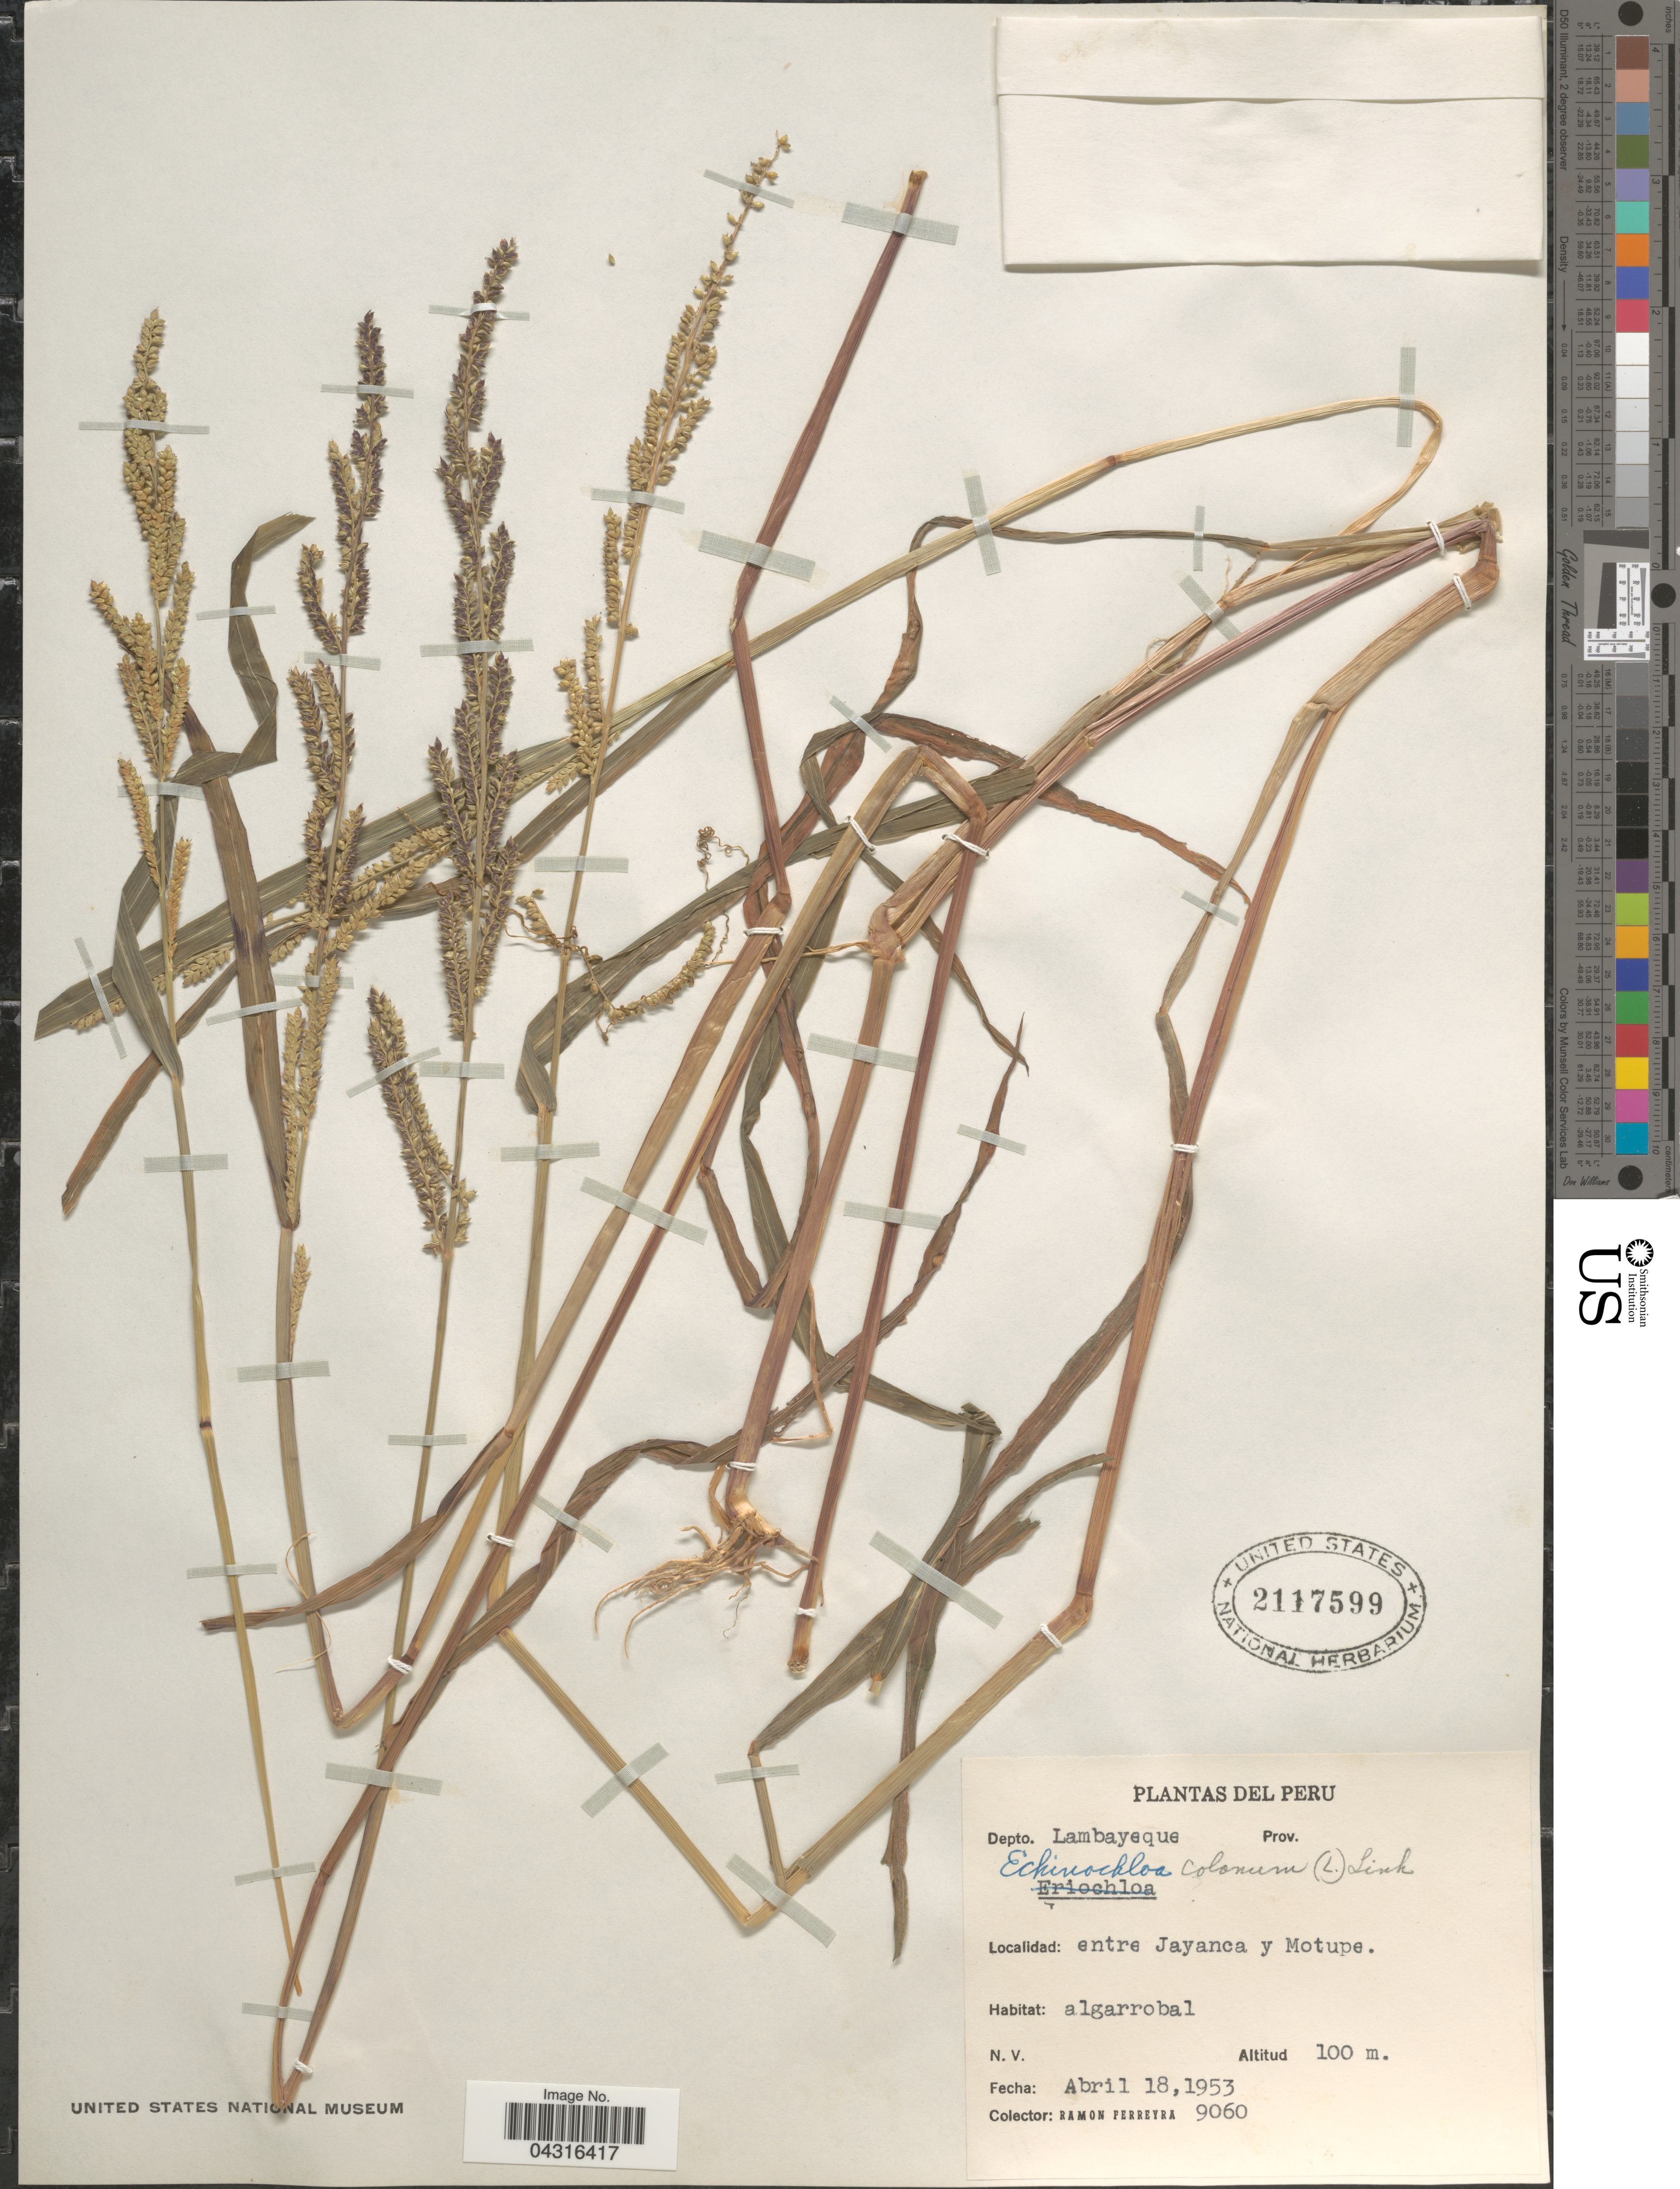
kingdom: Plantae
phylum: Tracheophyta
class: Liliopsida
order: Poales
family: Poaceae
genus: Echinochloa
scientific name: Echinochloa colona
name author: (L.) Link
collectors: R. A. Ferreyra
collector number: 9060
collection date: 1953-04-18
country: Peru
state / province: Lambayeque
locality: Depto. Lambayeque. Entre Jayanca y Motupe.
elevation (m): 100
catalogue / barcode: US 2117599